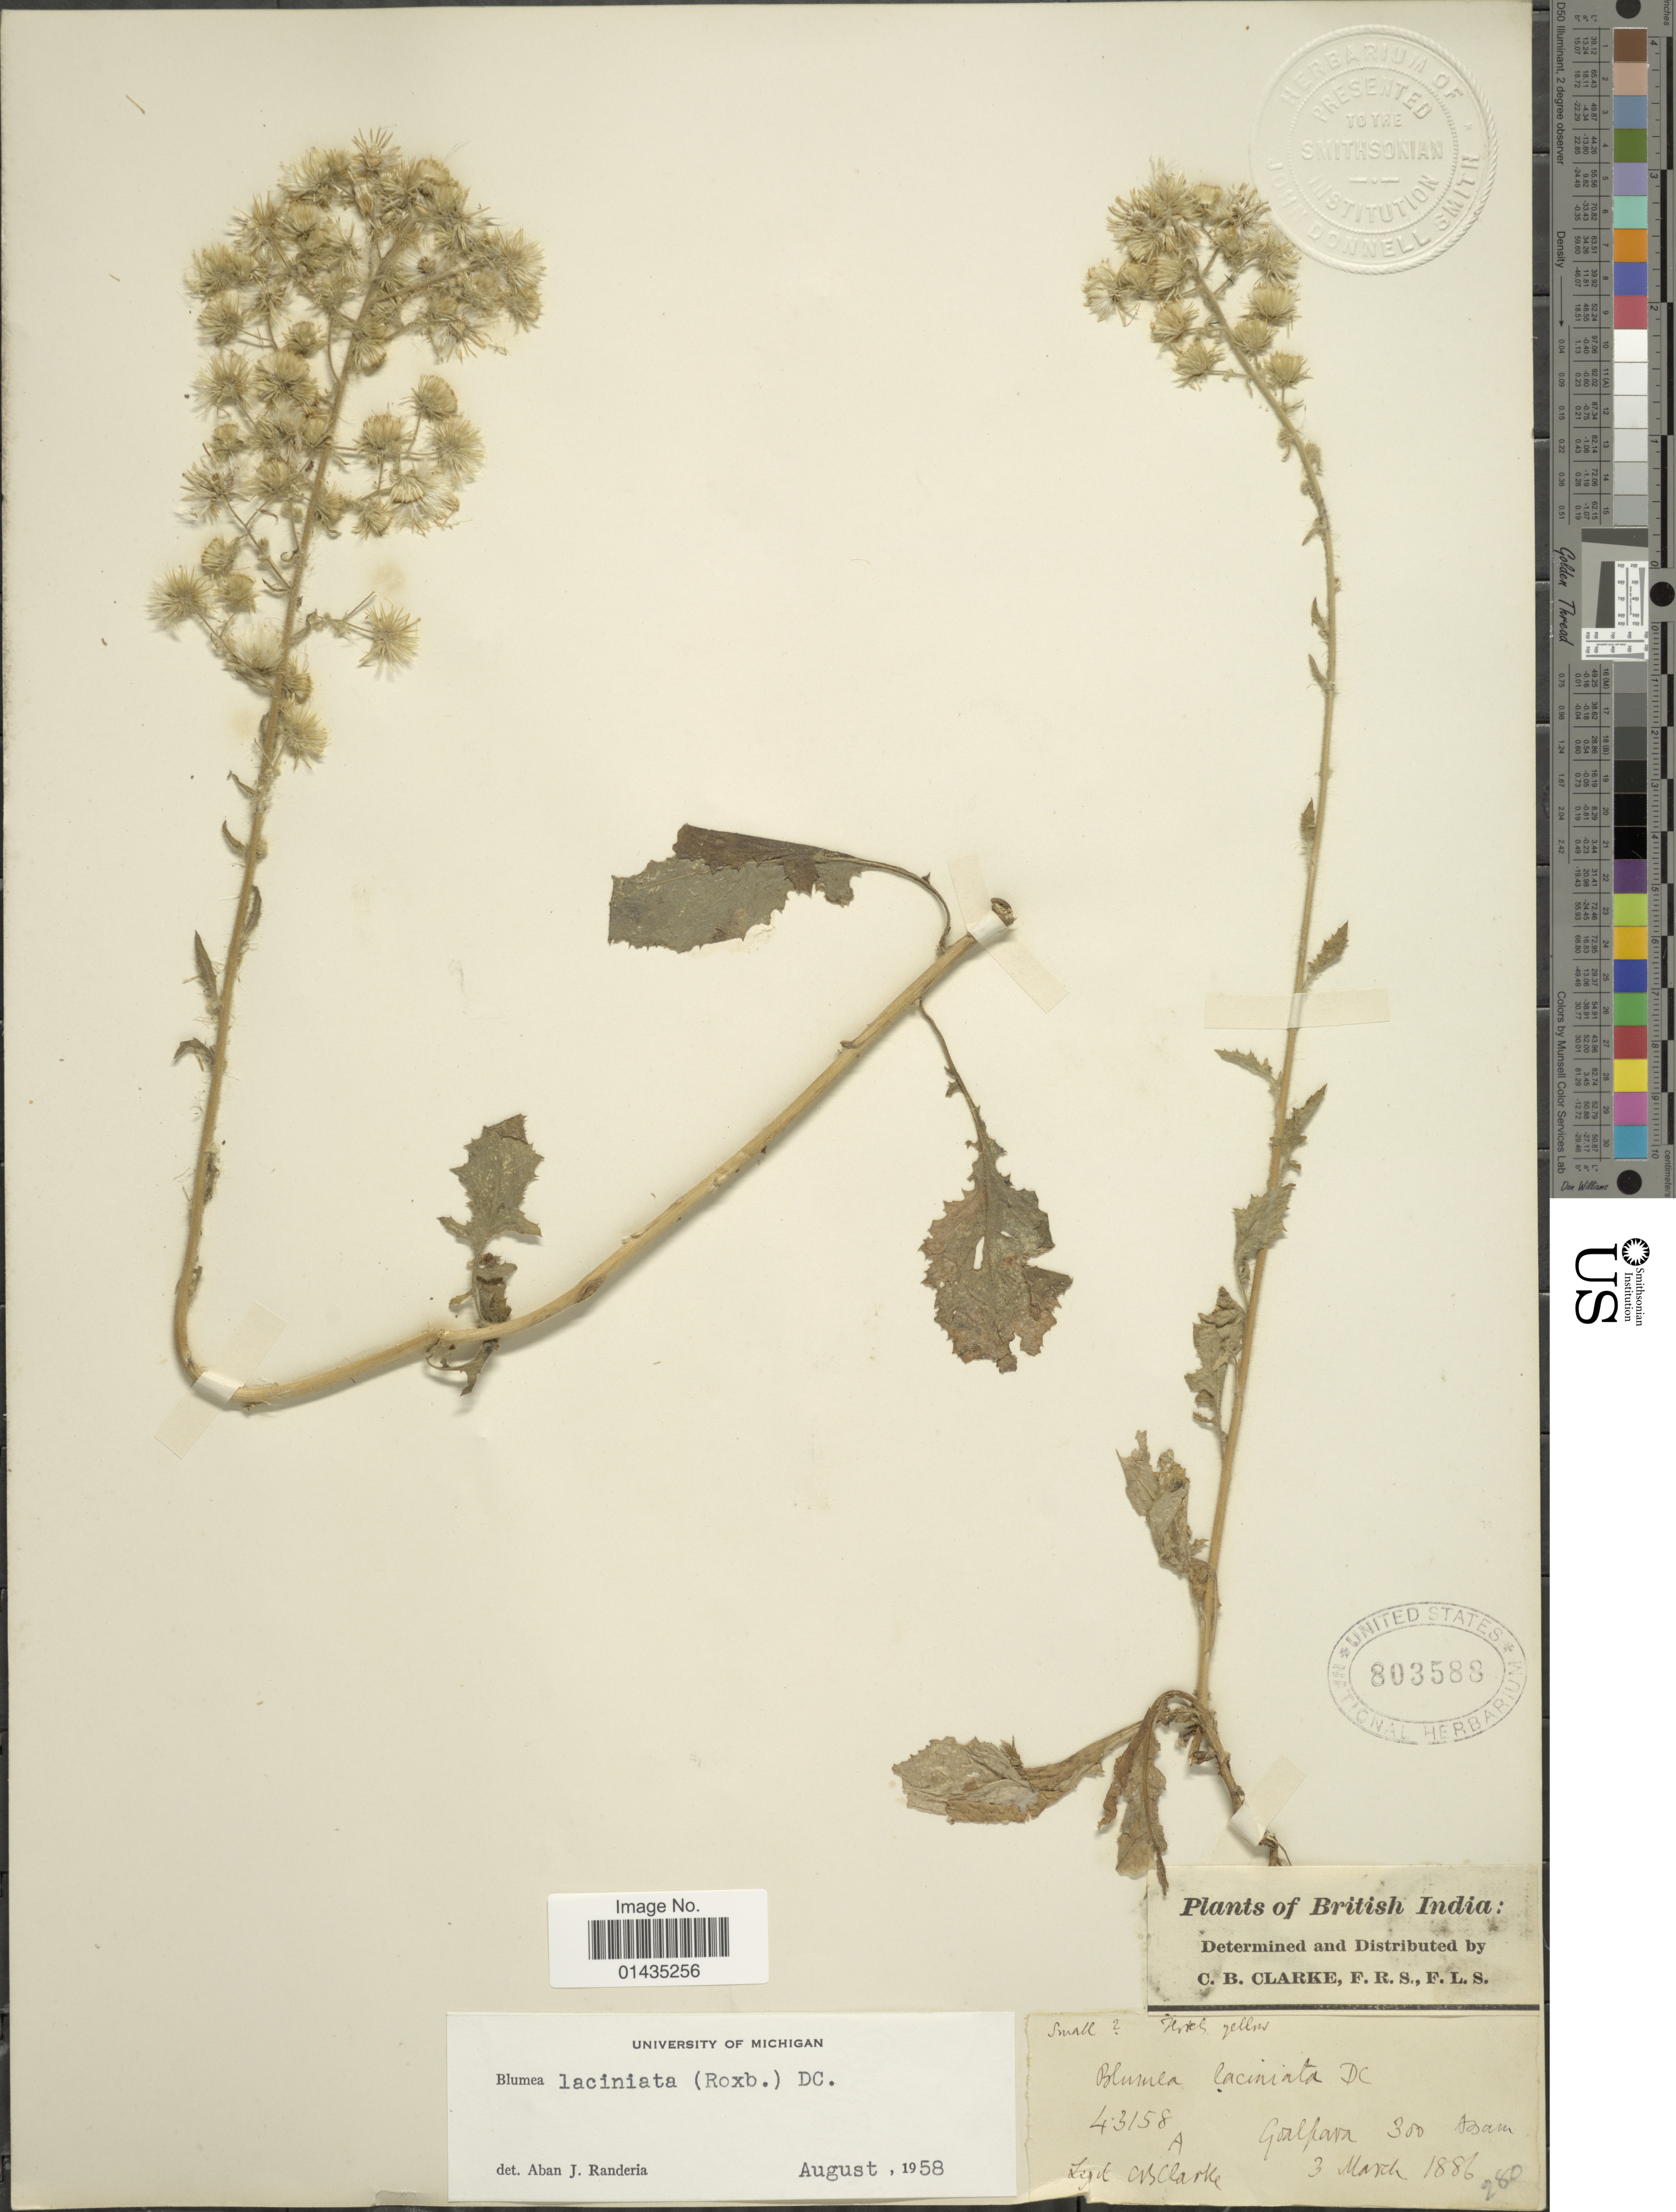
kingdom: Plantae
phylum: Tracheophyta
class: Magnoliopsida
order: Asterales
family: Asteraceae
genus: Blumea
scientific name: Blumea laciniata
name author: (Roxb.) DC.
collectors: C. B. Clarke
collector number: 43158A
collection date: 1886-03-03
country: India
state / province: Assam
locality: British India, Goalpava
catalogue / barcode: US 803588